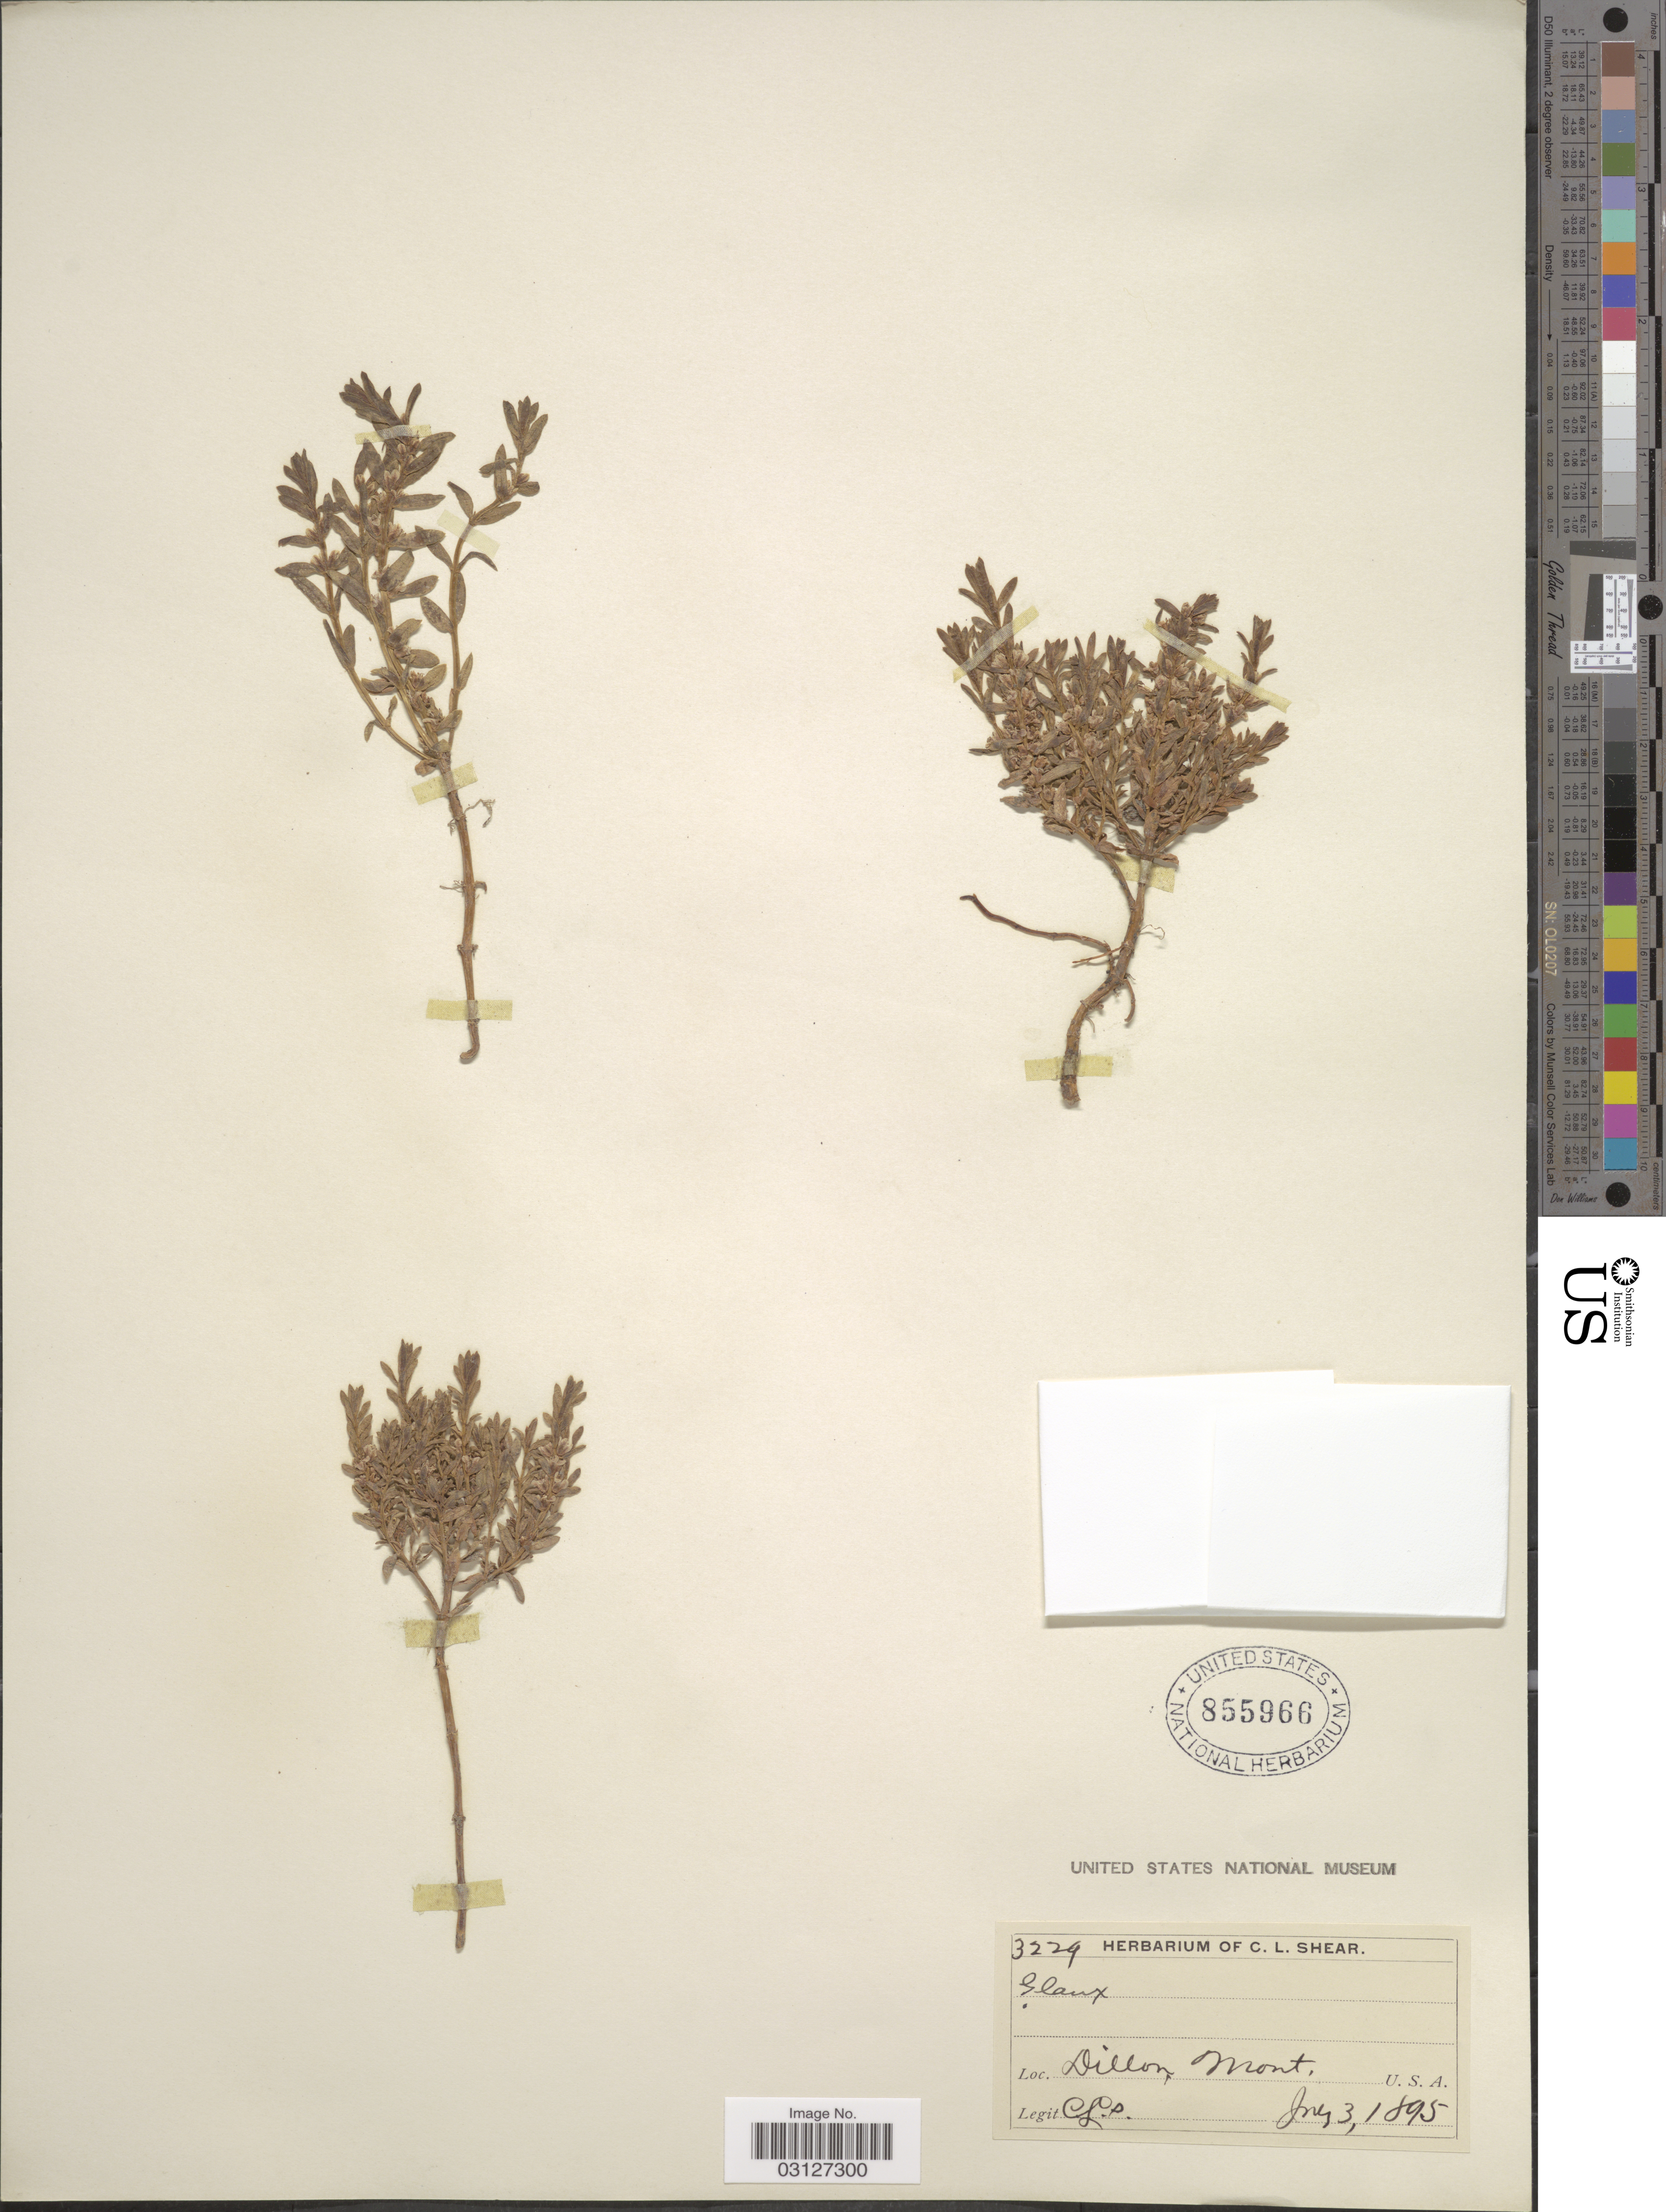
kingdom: Plantae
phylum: Tracheophyta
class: Magnoliopsida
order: Ericales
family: Primulaceae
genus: Glaux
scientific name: Glaux maritima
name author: L.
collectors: C. L. Shear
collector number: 3229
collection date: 1895-07-03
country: United States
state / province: Montana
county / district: Beaverhead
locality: Dillon.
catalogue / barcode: US 855966